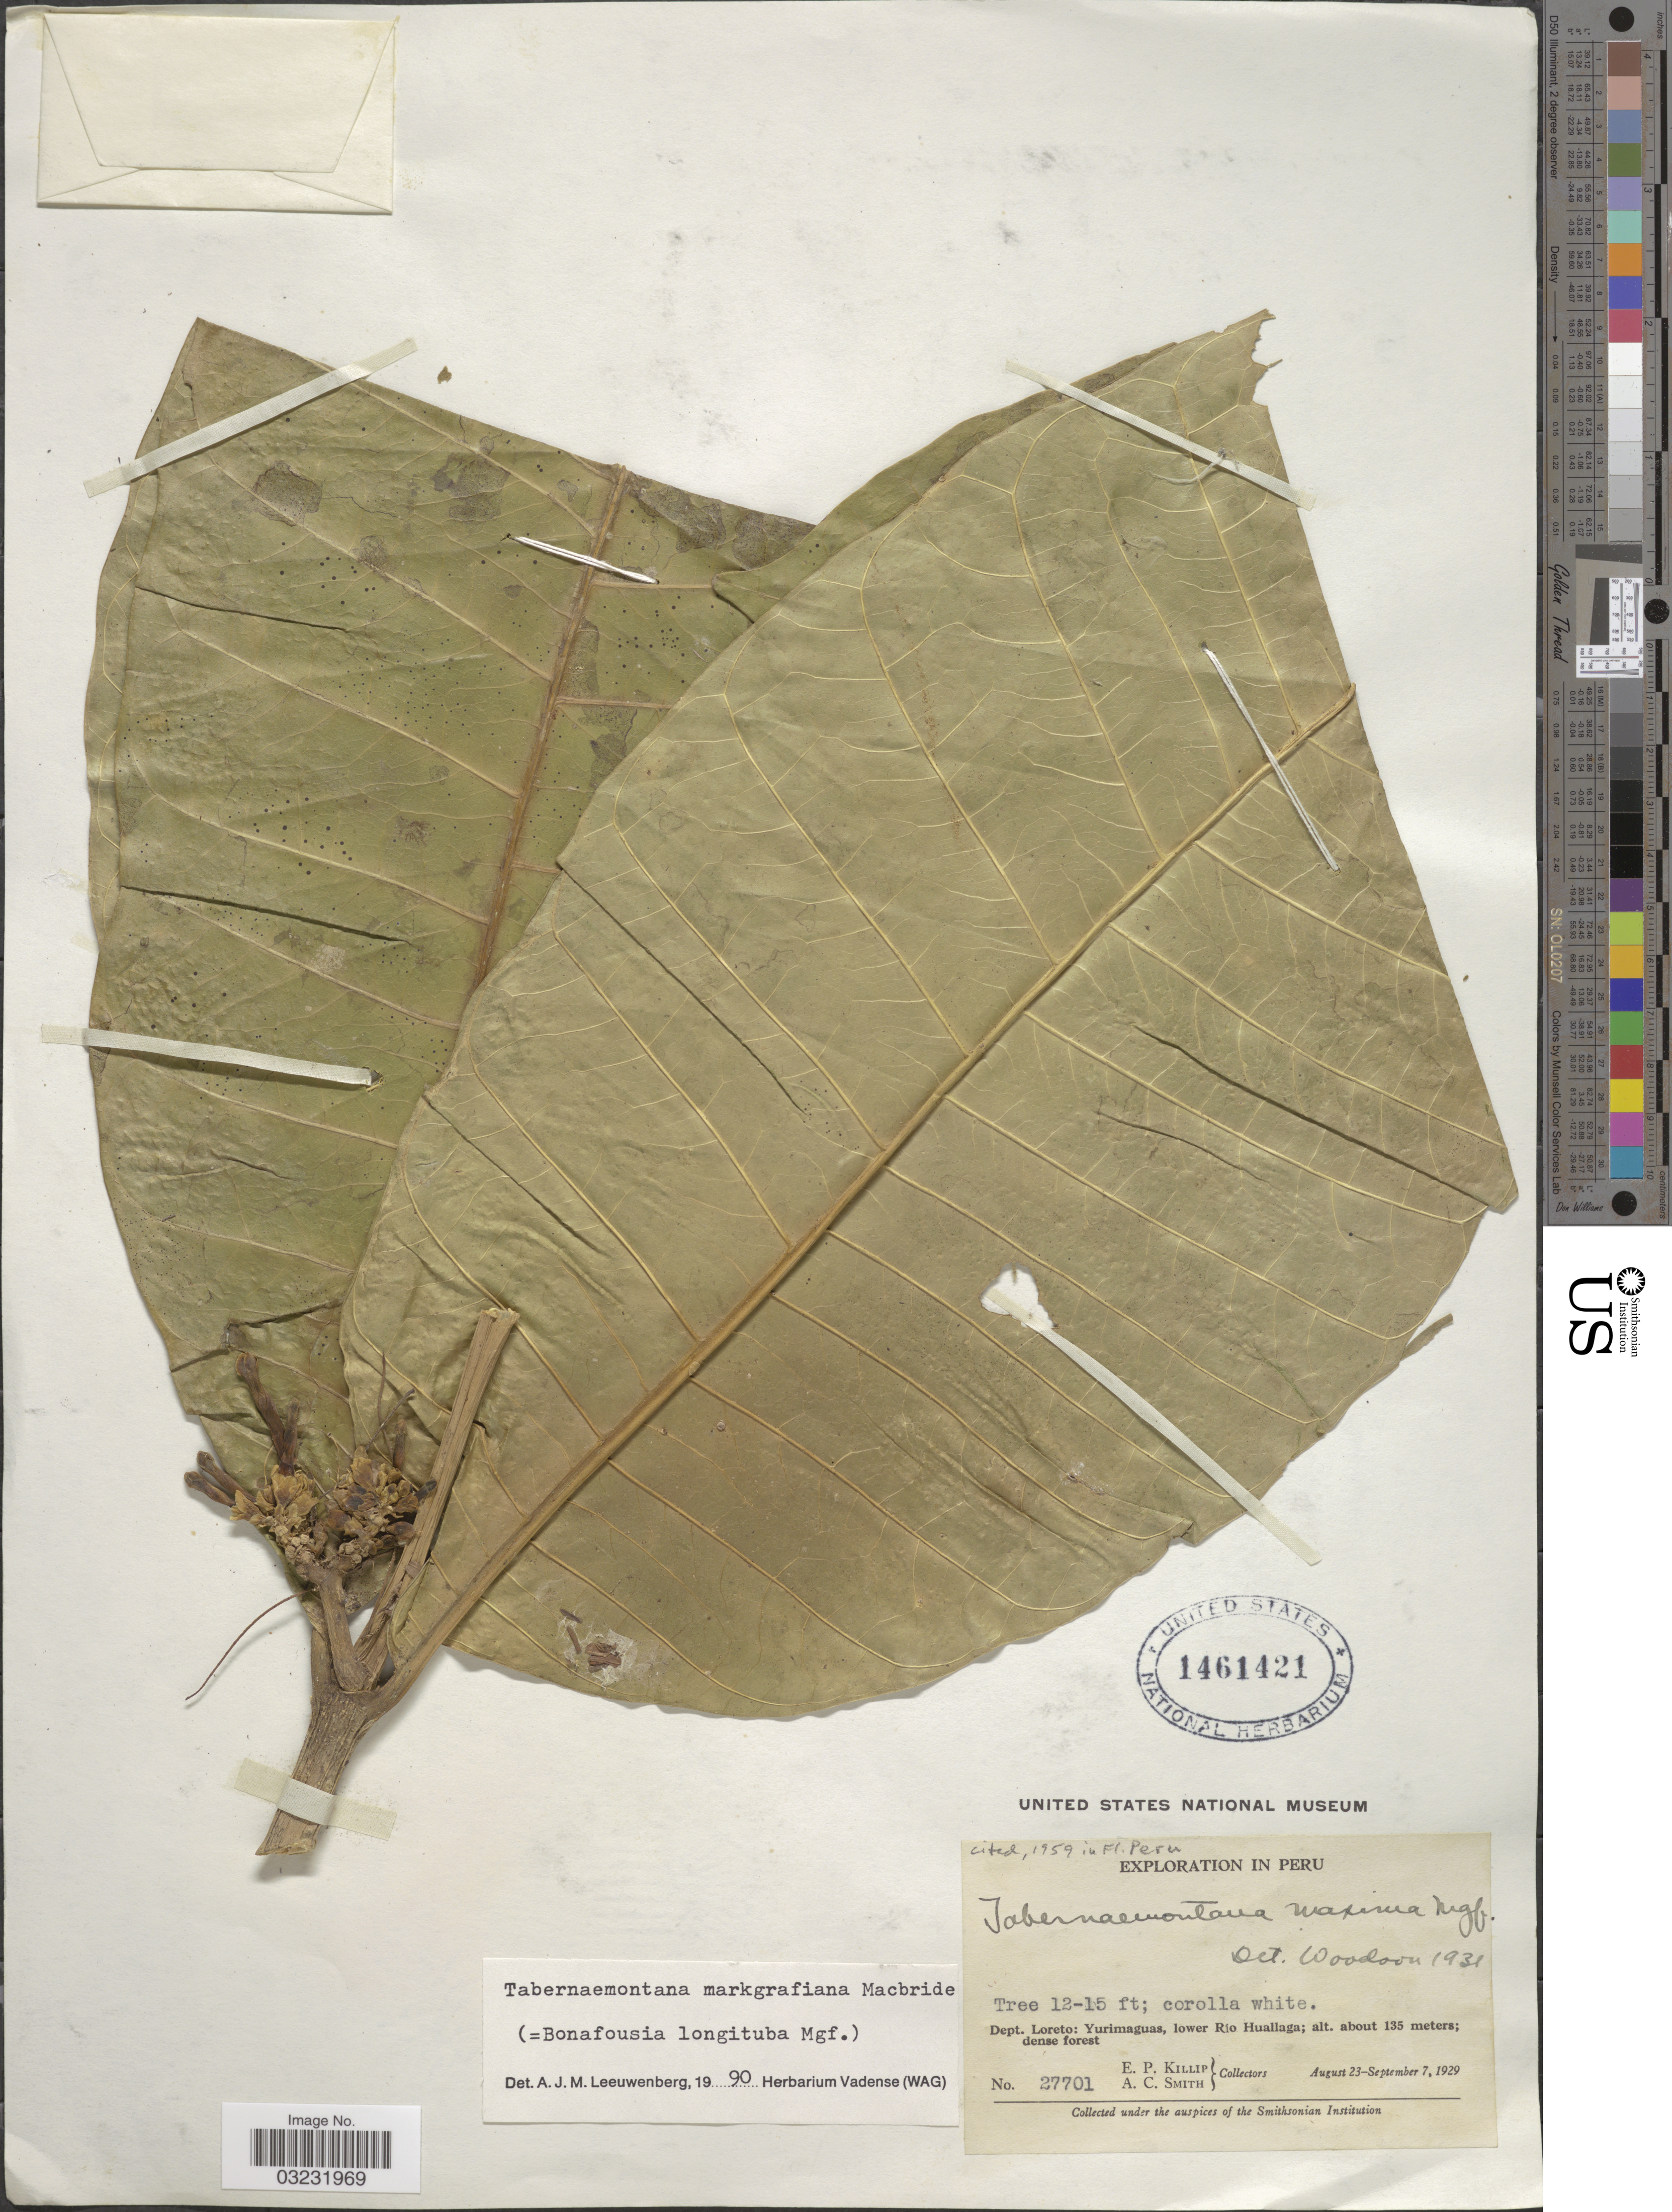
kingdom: Plantae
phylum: Tracheophyta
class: Magnoliopsida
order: Gentianales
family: Apocynaceae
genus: Tabernaemontana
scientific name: Tabernaemontana markgrafiana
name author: J.F. Macbr.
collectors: E. P. Killip & A. C. Smith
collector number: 27701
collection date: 1929-08-23/1929-09-07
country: Peru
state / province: Loreto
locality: Dept. Loreto: Yurimaguas, lower Río Huallaga.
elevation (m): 135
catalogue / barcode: US 1461421